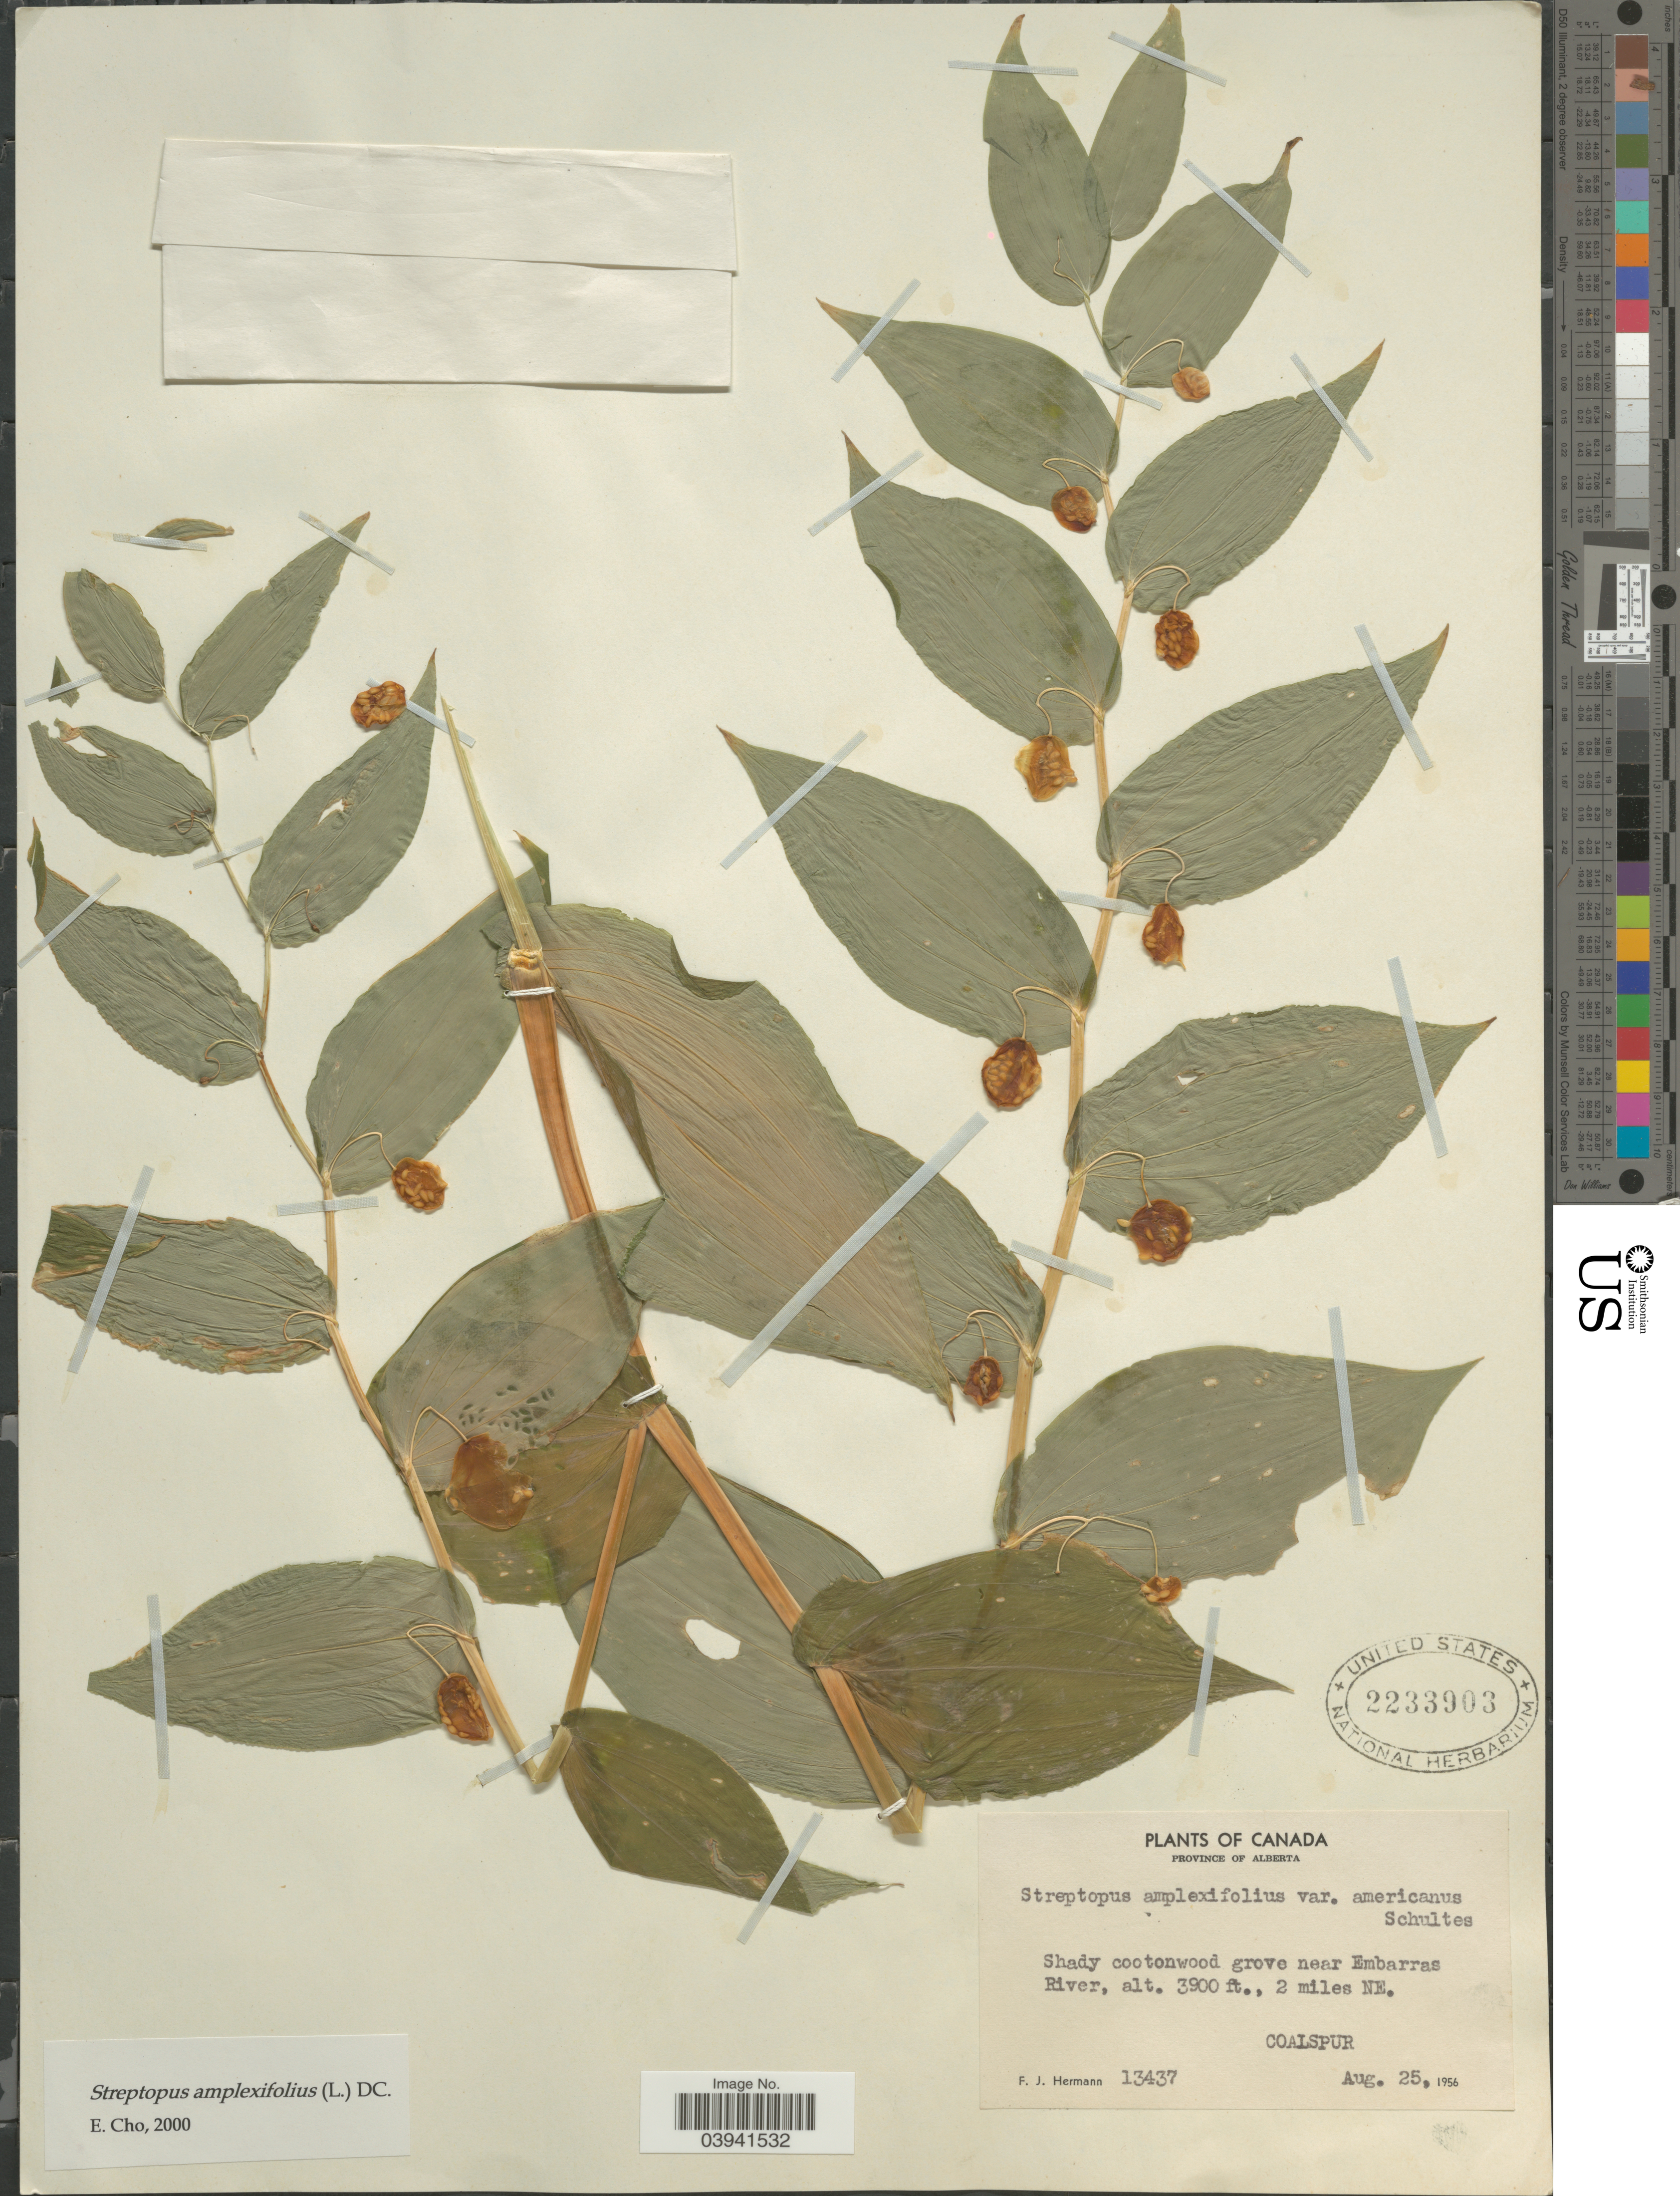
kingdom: Plantae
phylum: Tracheophyta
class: Liliopsida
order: Liliales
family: Liliaceae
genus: Streptopus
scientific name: Streptopus amplexifolius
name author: (L.) DC.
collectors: F. J. Hermann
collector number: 13437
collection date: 1956-08-25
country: Canada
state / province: Alberta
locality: Shady cootonwood grove near Embarras River., 2 miles NE. Coalspur.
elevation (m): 1189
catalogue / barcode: US 2233903